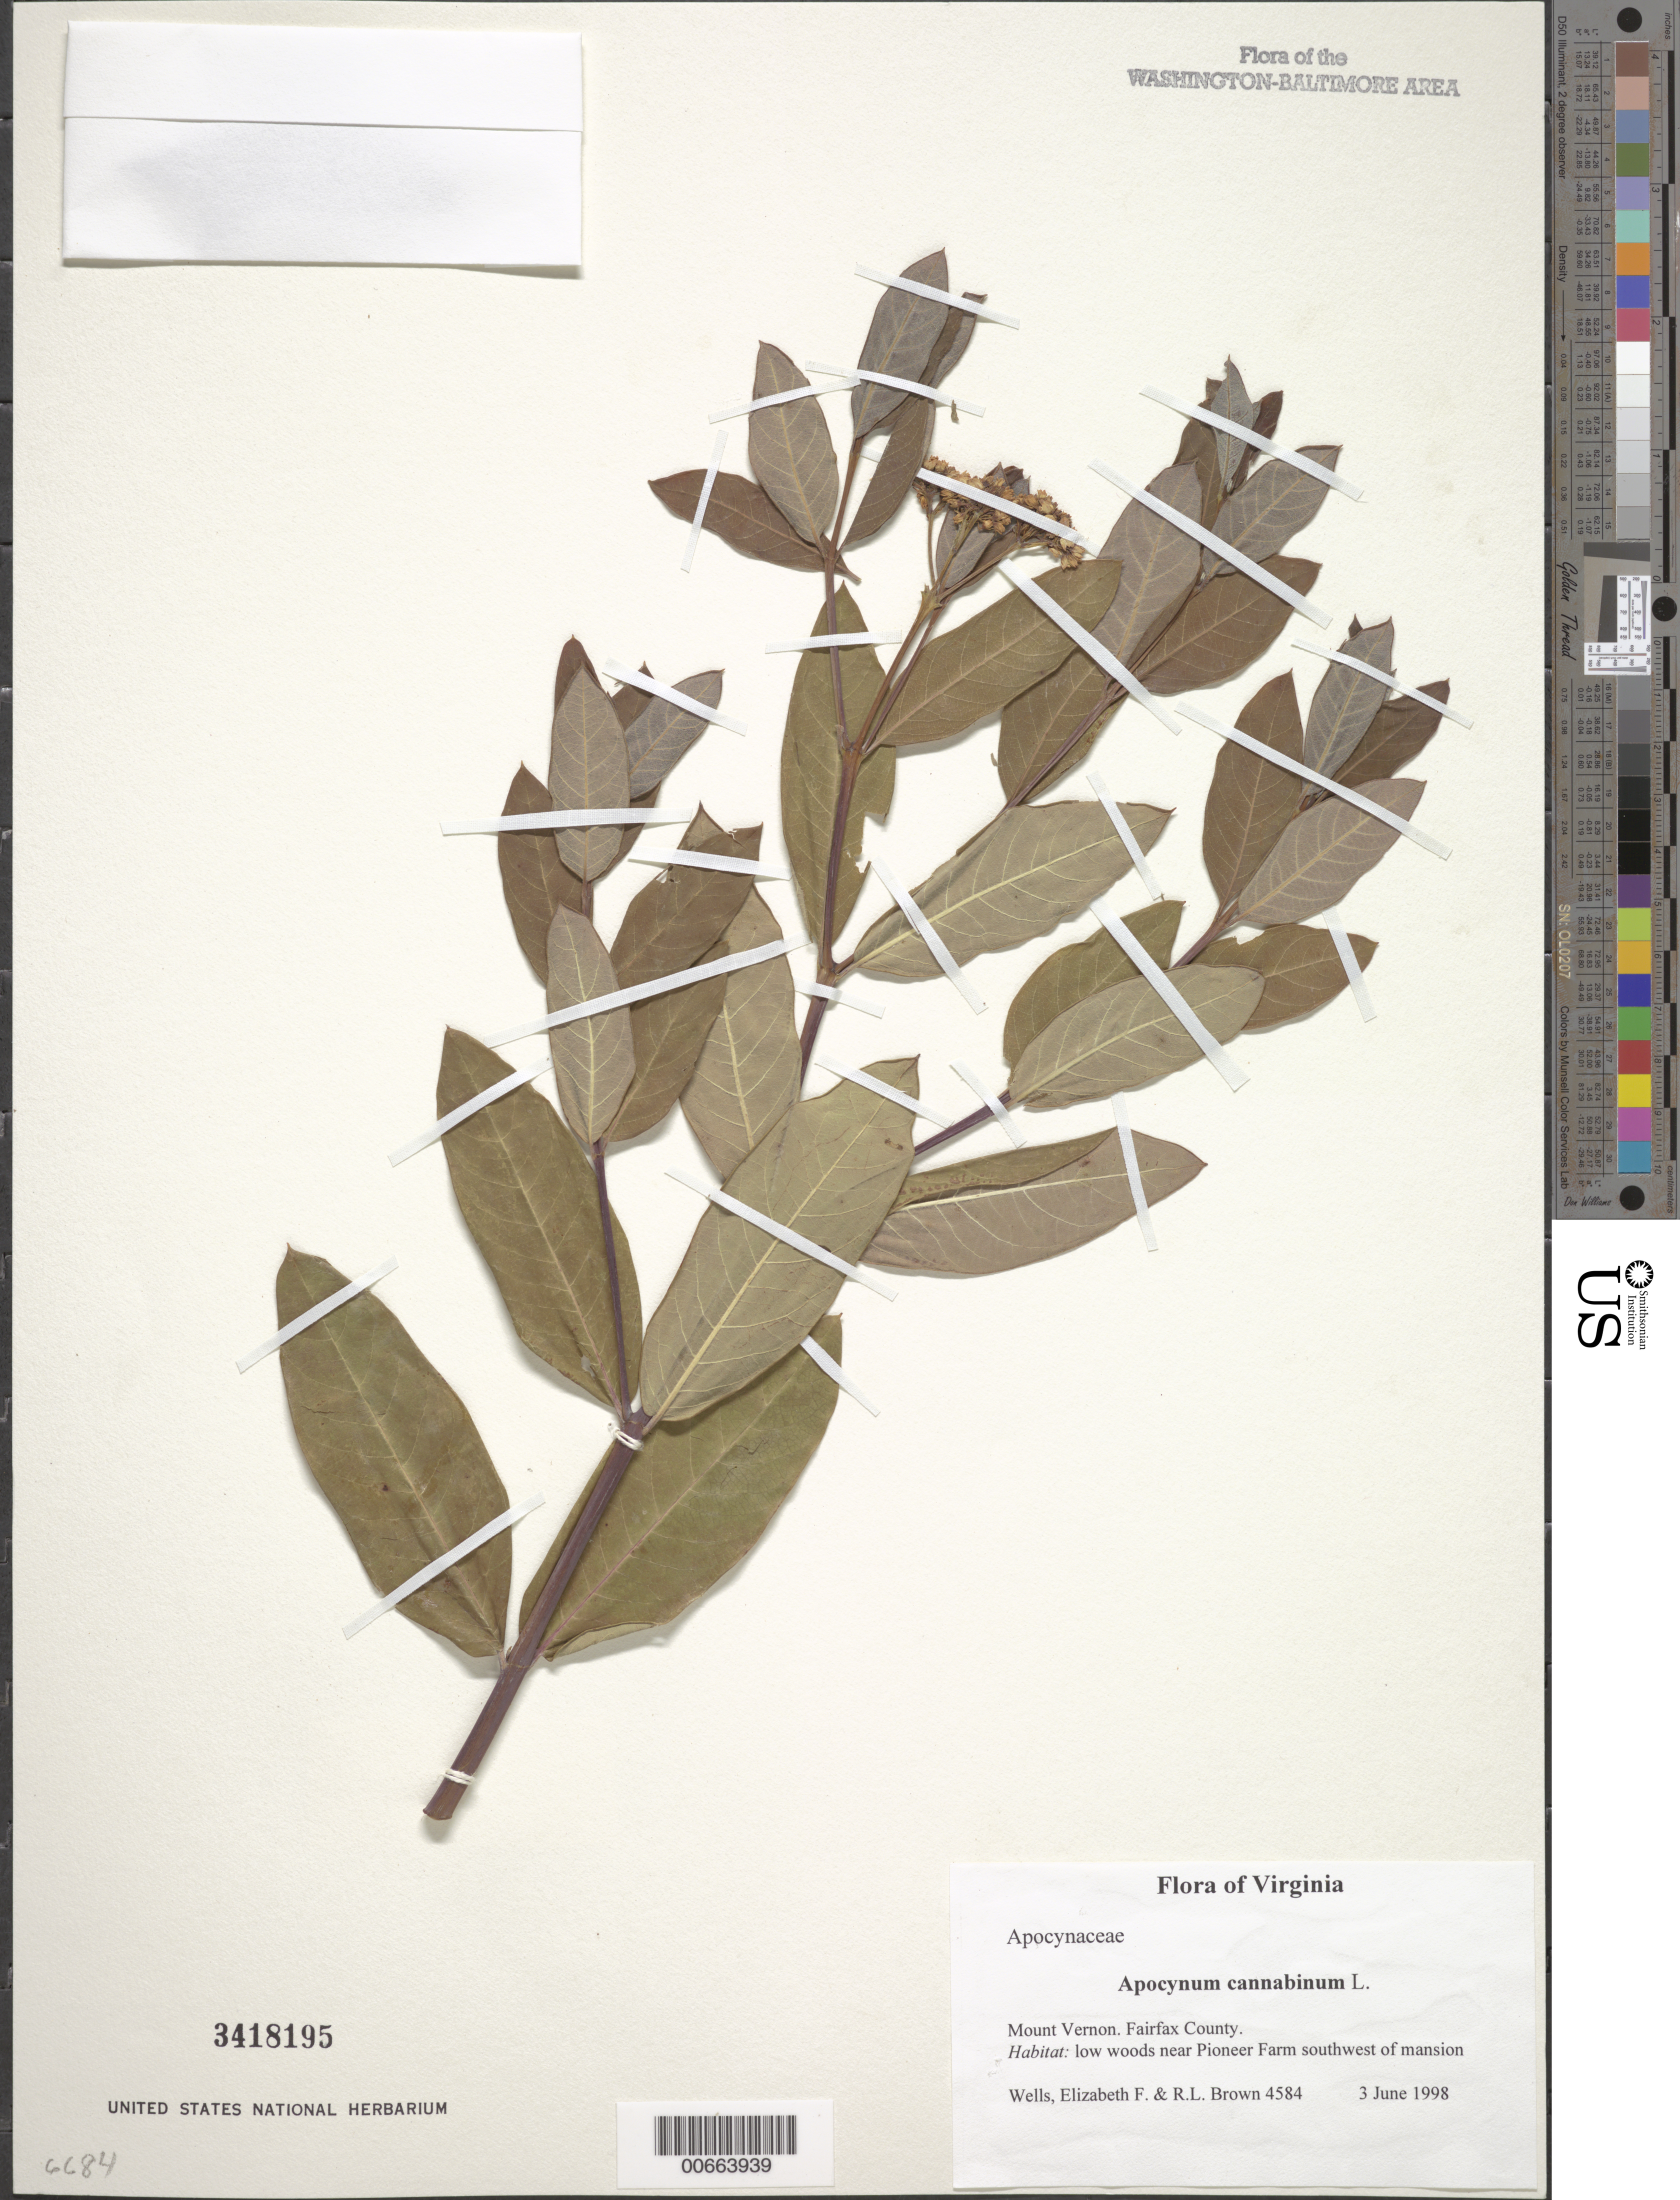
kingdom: Plantae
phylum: Tracheophyta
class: Magnoliopsida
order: Gentianales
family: Apocynaceae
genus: Apocynum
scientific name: Apocynum cannabinum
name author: L.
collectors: E. F. Wells & R. L. Brown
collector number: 4584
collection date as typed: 03 Jun 1998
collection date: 1998-06-03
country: United States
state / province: Virginia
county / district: Fairfax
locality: Mount Vernon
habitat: low woods near Pioneer Farm southwest of mansion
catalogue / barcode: US 3418195